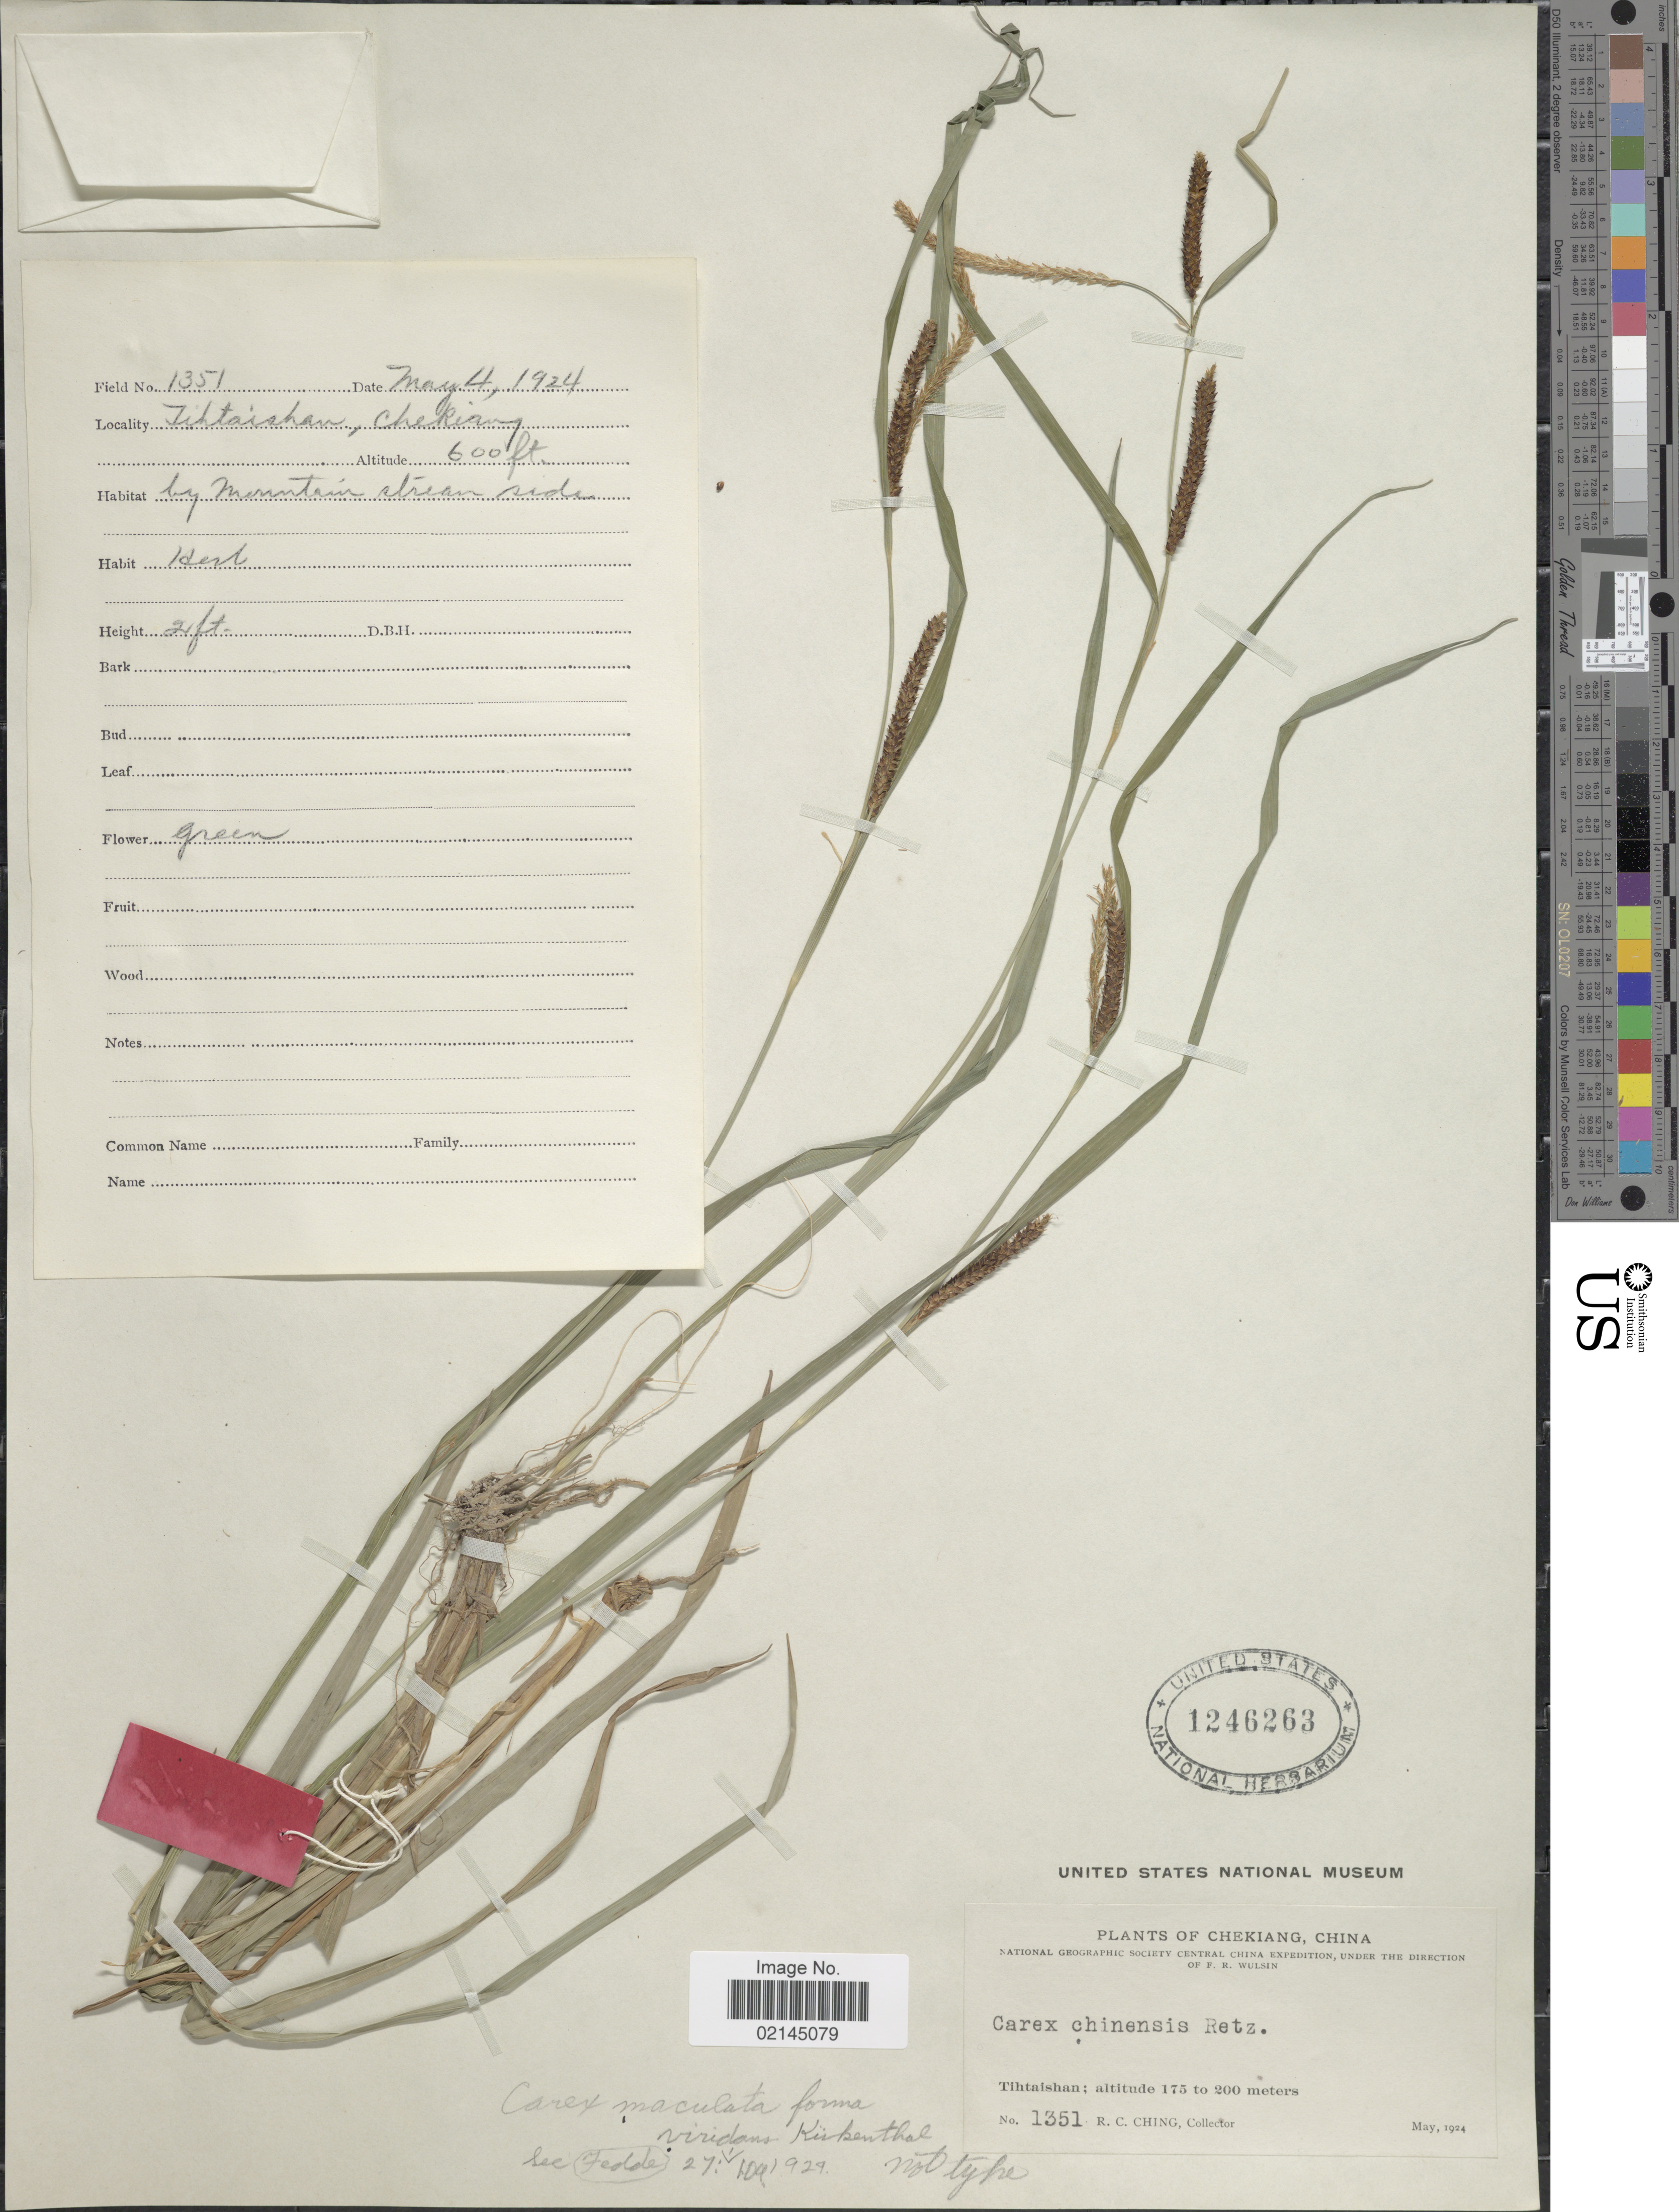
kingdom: Plantae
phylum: Tracheophyta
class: Liliopsida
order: Poales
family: Cyperaceae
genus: Carex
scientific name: Carex maculata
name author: Boott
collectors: R. C. Ching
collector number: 1351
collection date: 1924-05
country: China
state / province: Zhejiang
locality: Chekiang, Tihtaishan, by mountain stream side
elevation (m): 175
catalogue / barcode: US 1246263